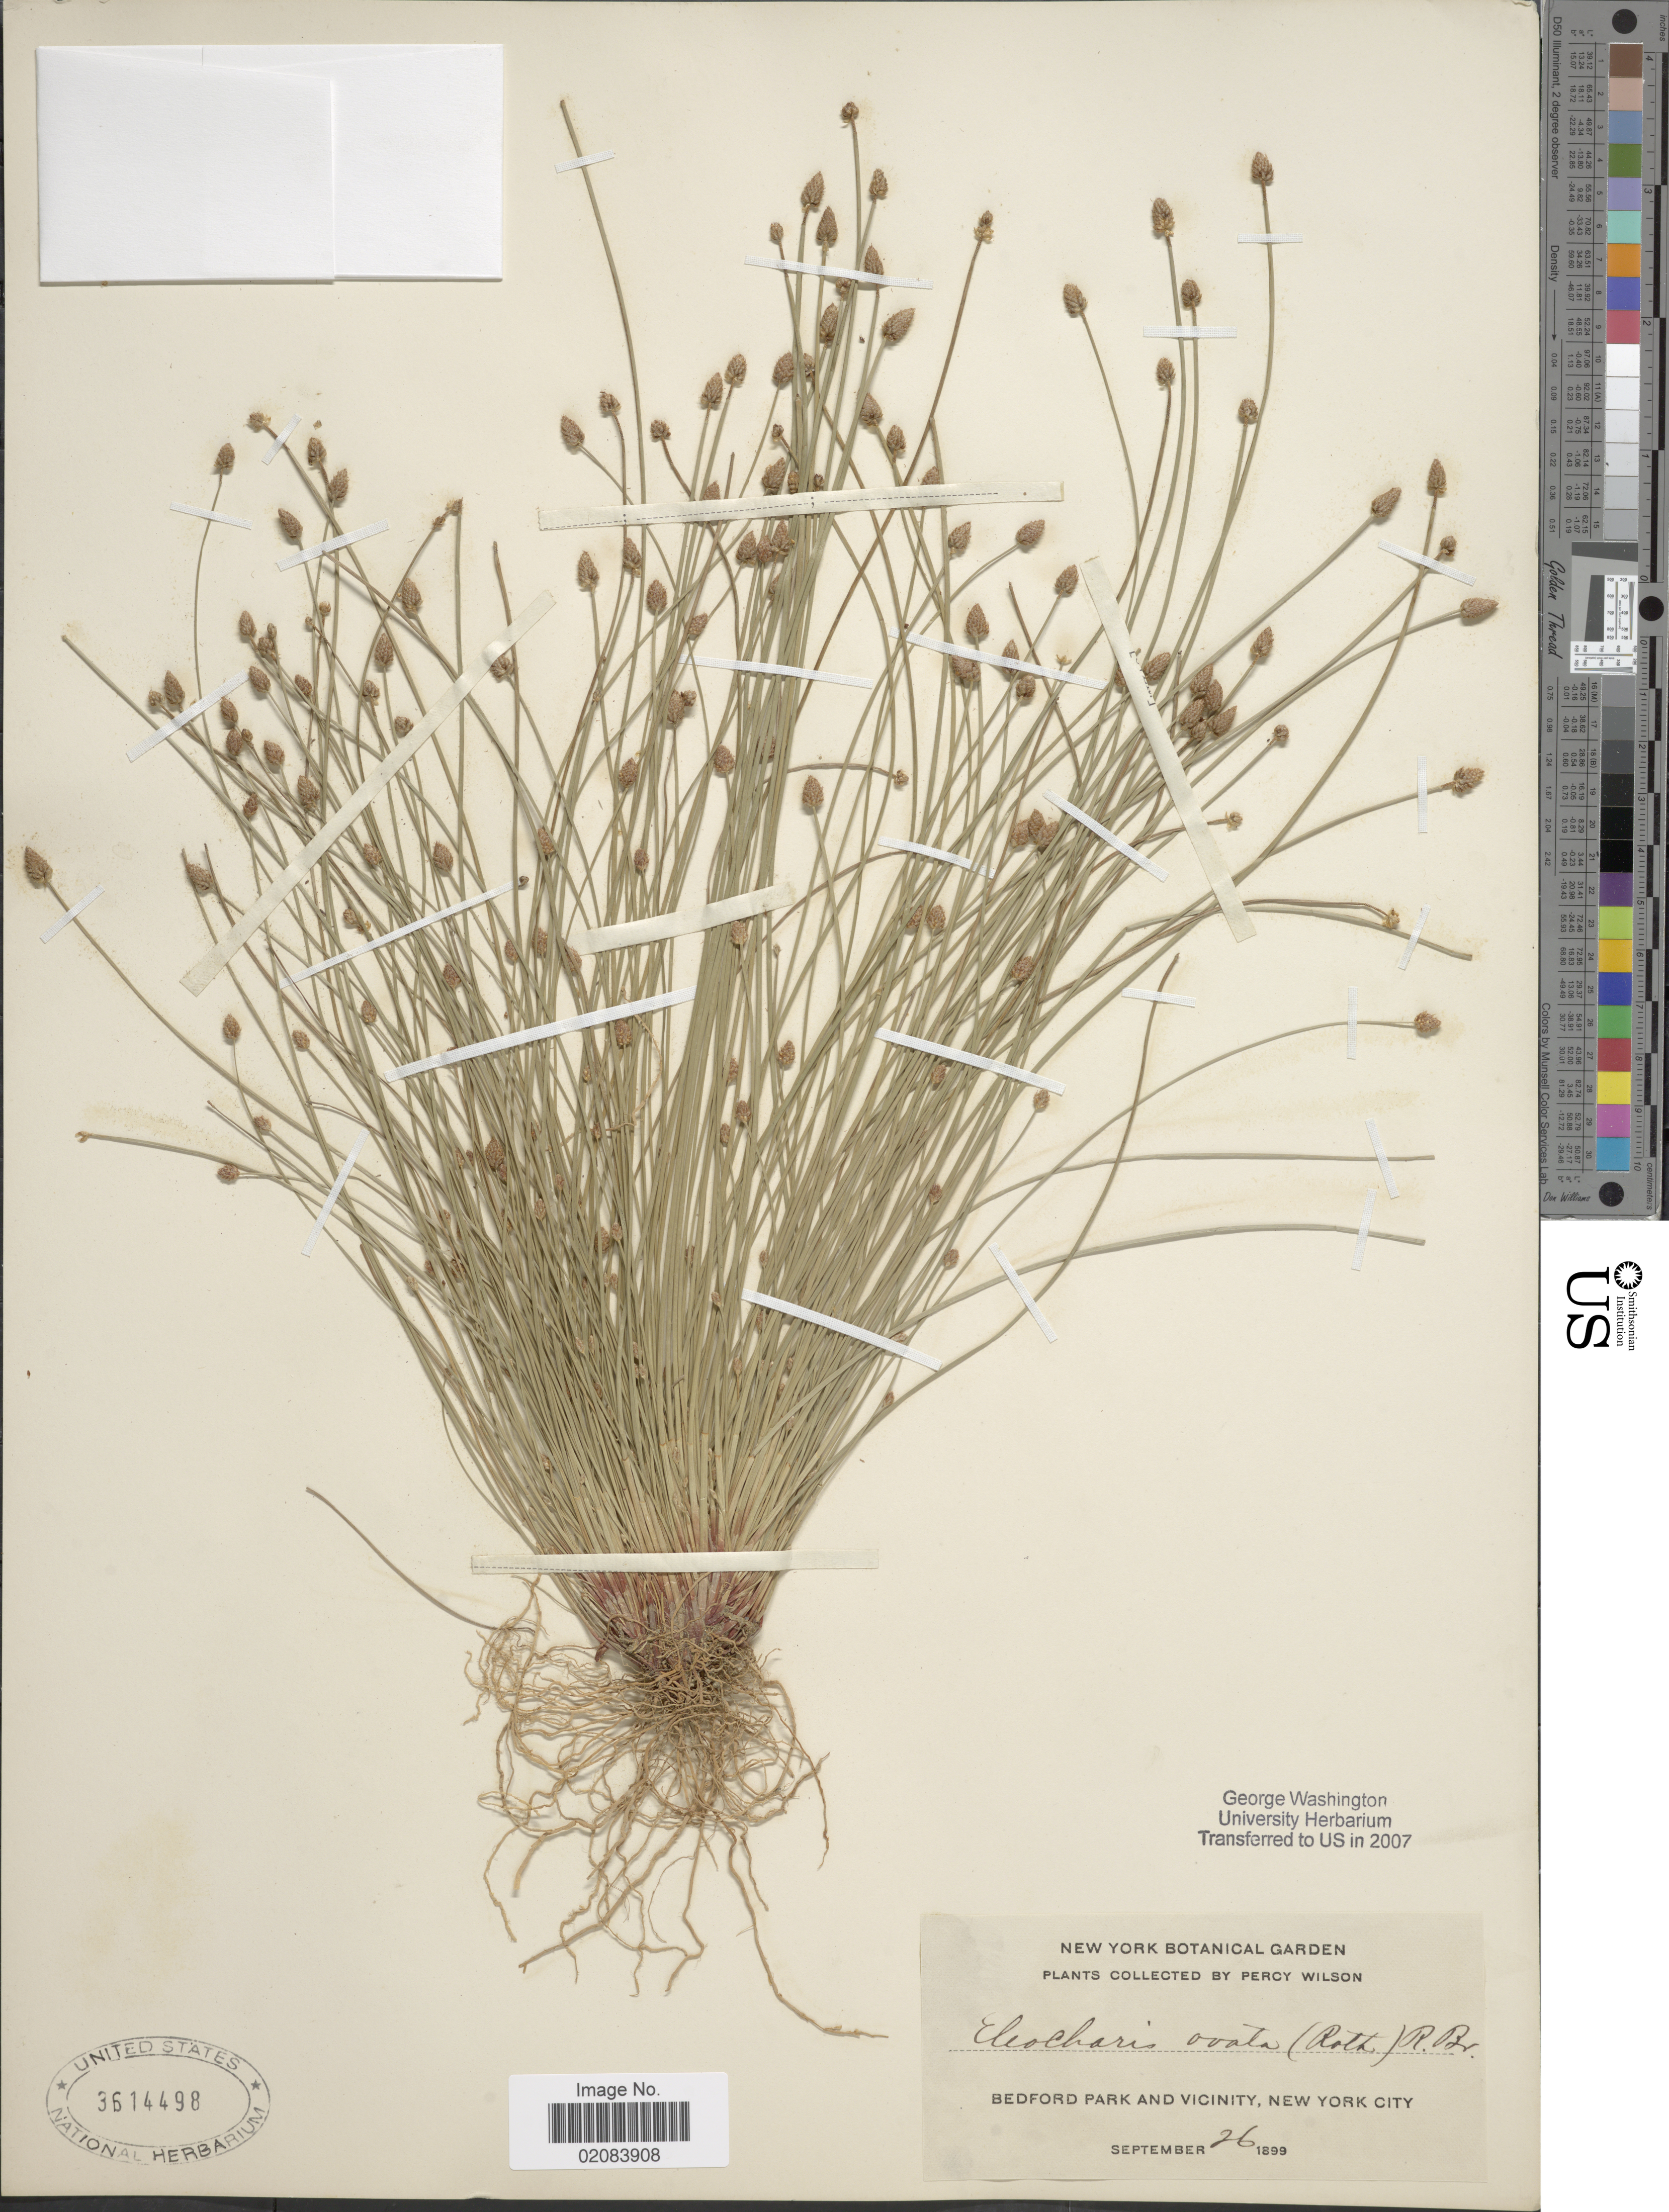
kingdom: Plantae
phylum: Tracheophyta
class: Liliopsida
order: Poales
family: Cyperaceae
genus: Eleocharis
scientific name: Eleocharis ovata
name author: (Roth) Roem. & Schult.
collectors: P. Wilson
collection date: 1899-09-26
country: United States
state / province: New York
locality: Bedford Park and vicinity, New York City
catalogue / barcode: US 3614498